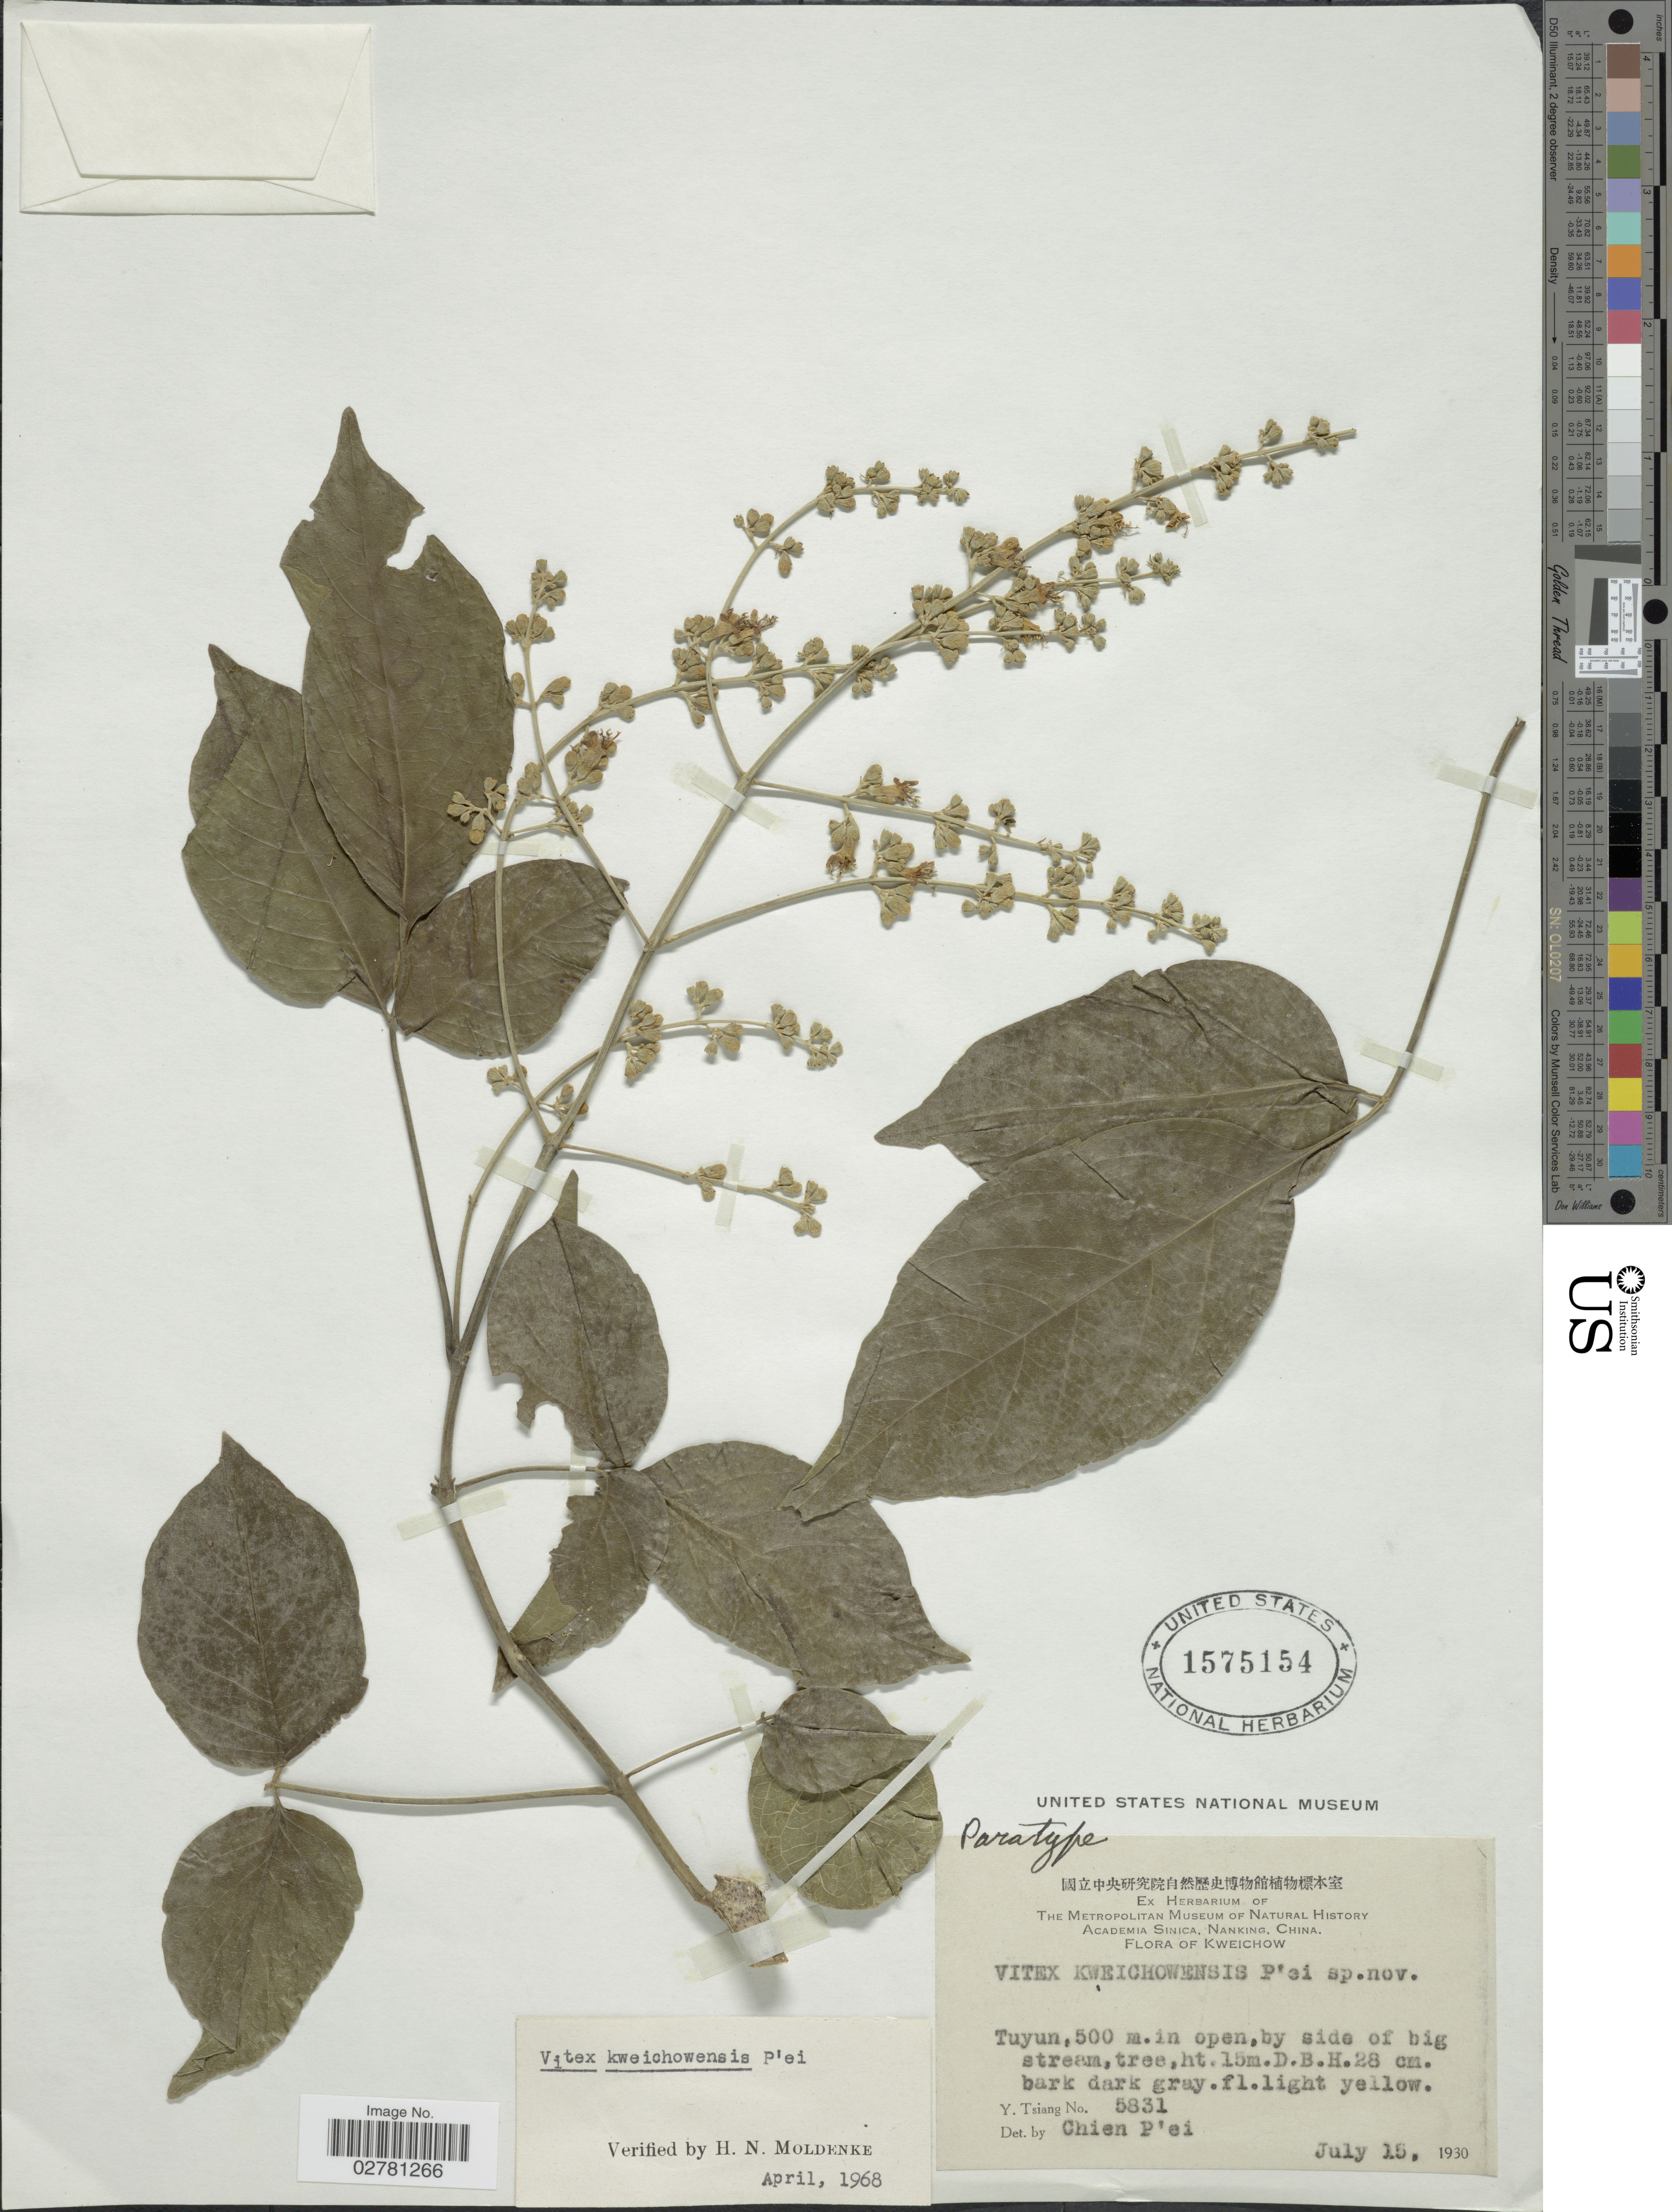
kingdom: Plantae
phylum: Tracheophyta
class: Magnoliopsida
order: Lamiales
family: Lamiaceae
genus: Vitex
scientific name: Vitex kweichowensis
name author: C. P'ei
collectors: Y. Tsiang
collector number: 5831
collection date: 1930-07-15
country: China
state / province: Guizhou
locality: Kweichow. Tuyun.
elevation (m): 500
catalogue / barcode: US 1575154